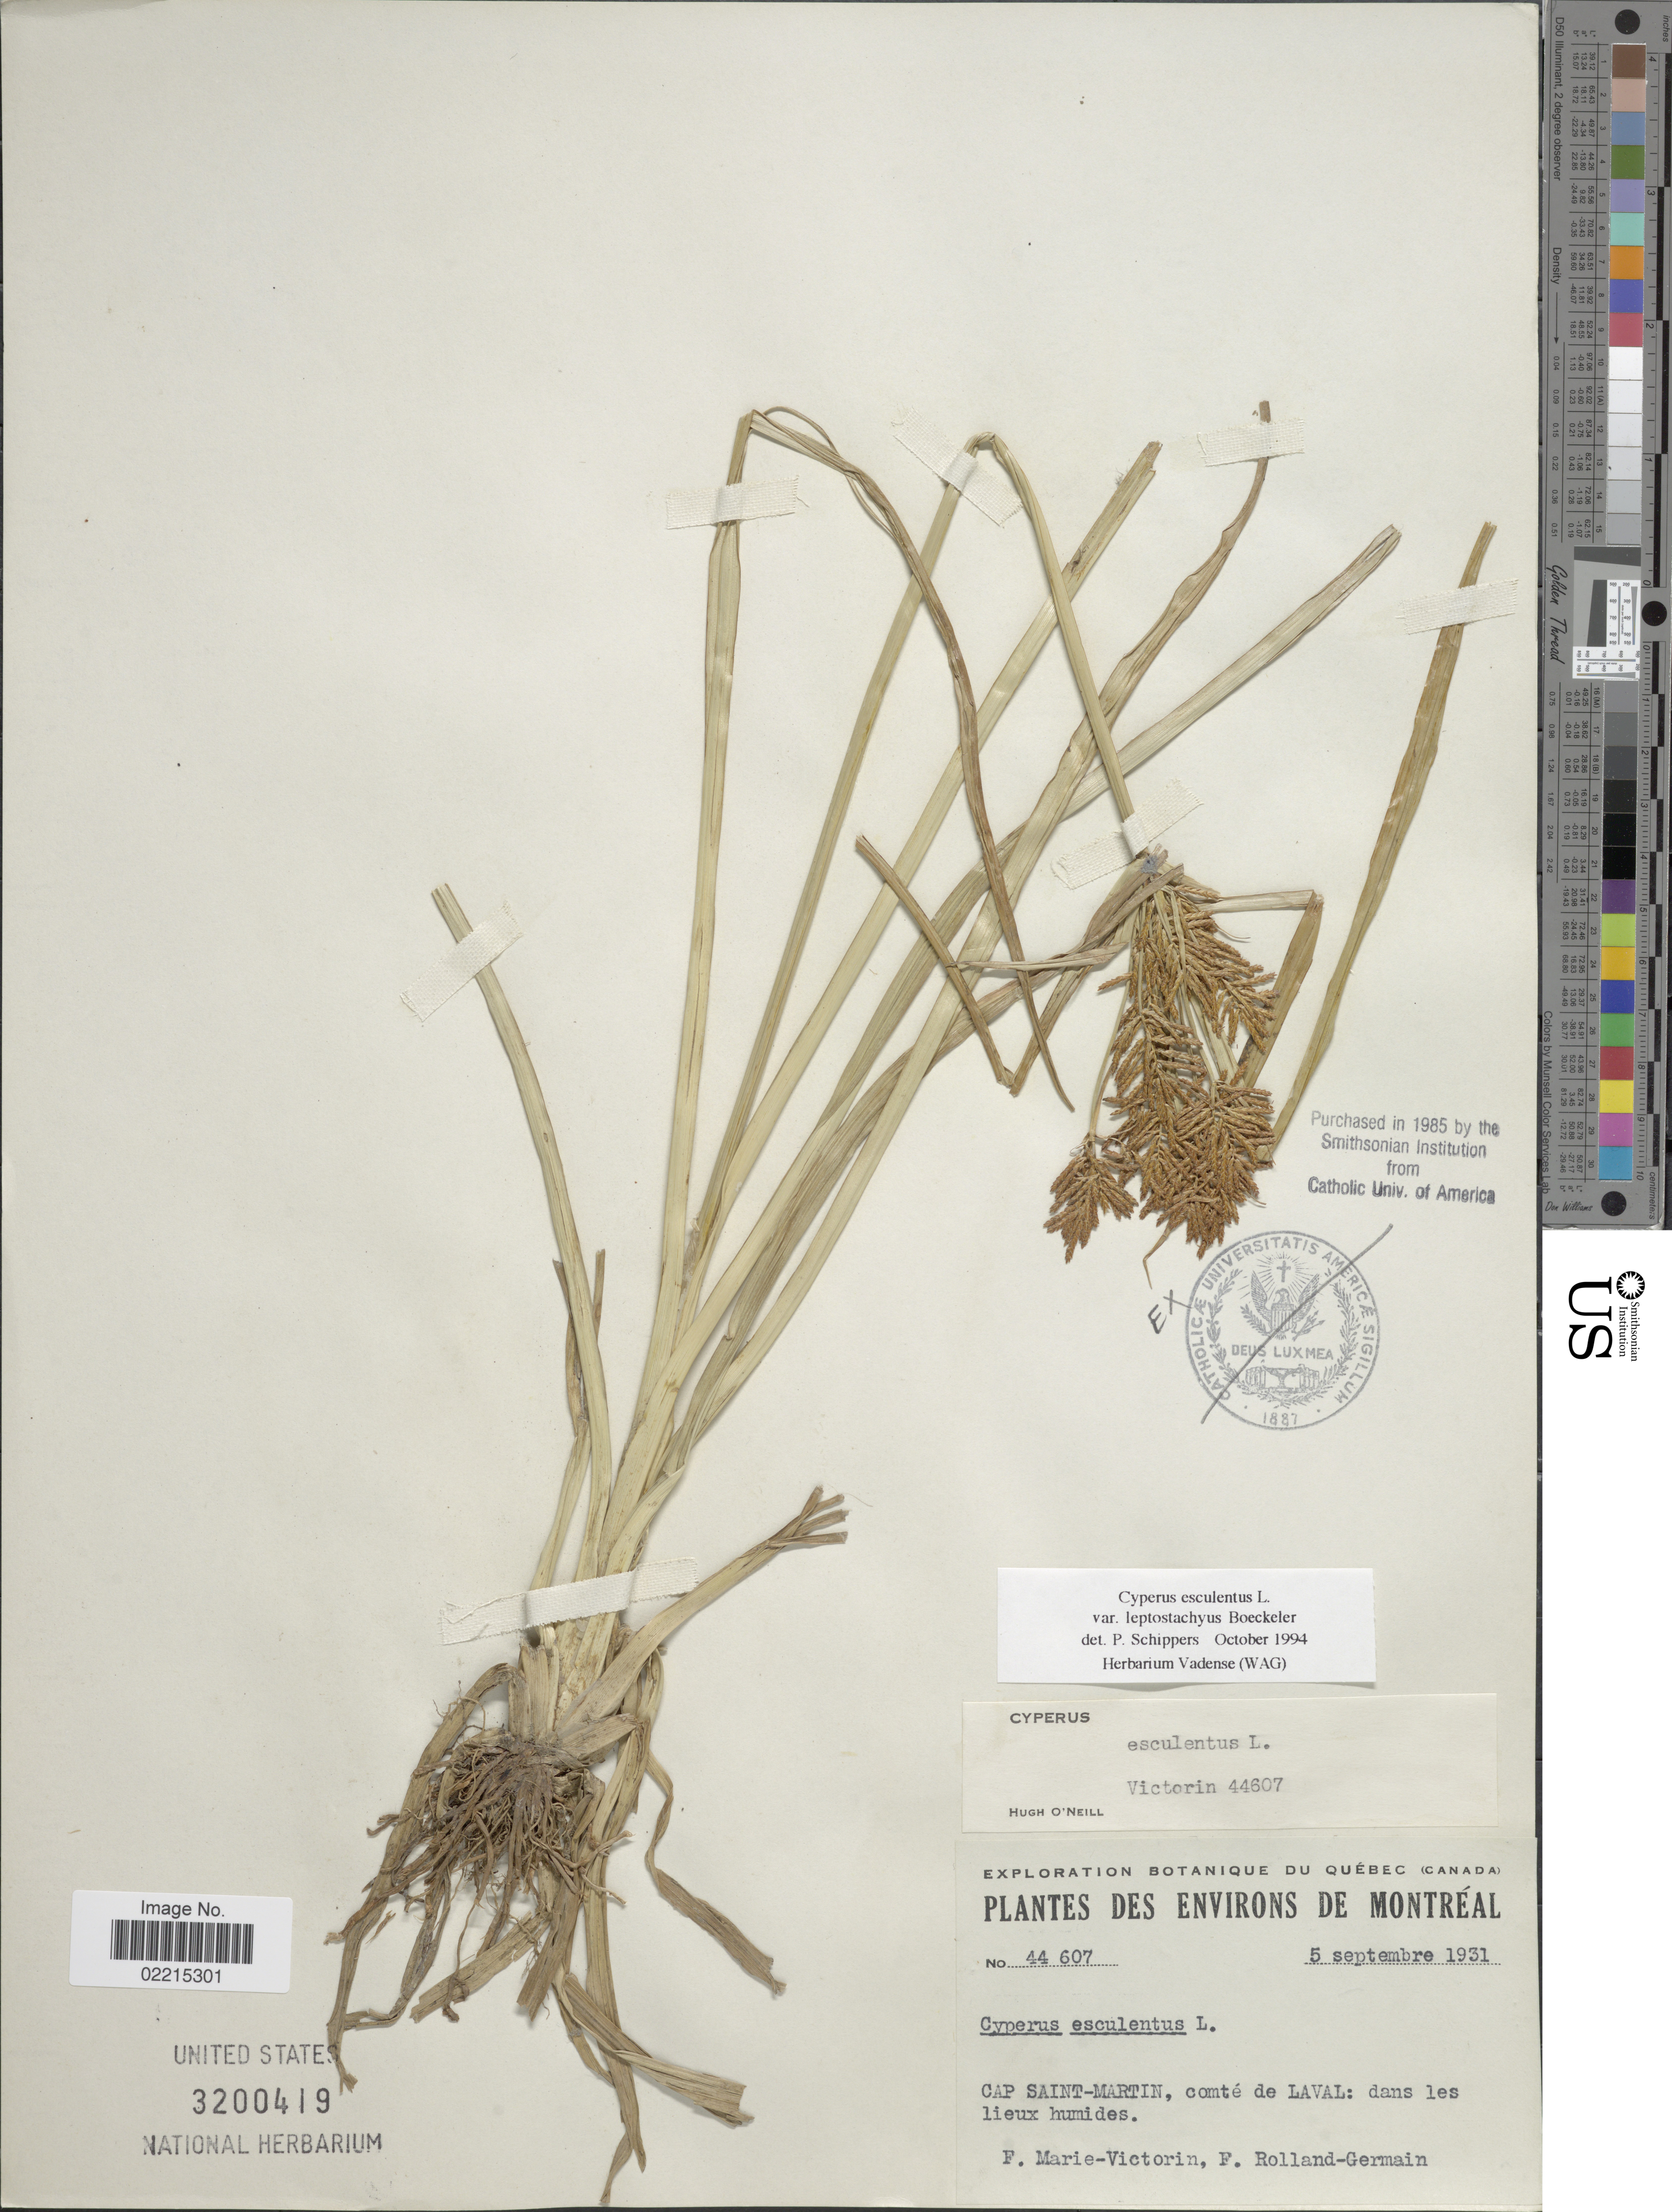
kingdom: Plantae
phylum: Tracheophyta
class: Liliopsida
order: Poales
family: Cyperaceae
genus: Cyperus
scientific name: Cyperus esculentus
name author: L.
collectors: F. Marie-Victorin & Rolland-Germain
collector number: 44607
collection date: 1931-09-05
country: Canada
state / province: Quebec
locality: Cap Saint-Martin, comte de Laval: dans les lieux humides. Montreal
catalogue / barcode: US 3200419